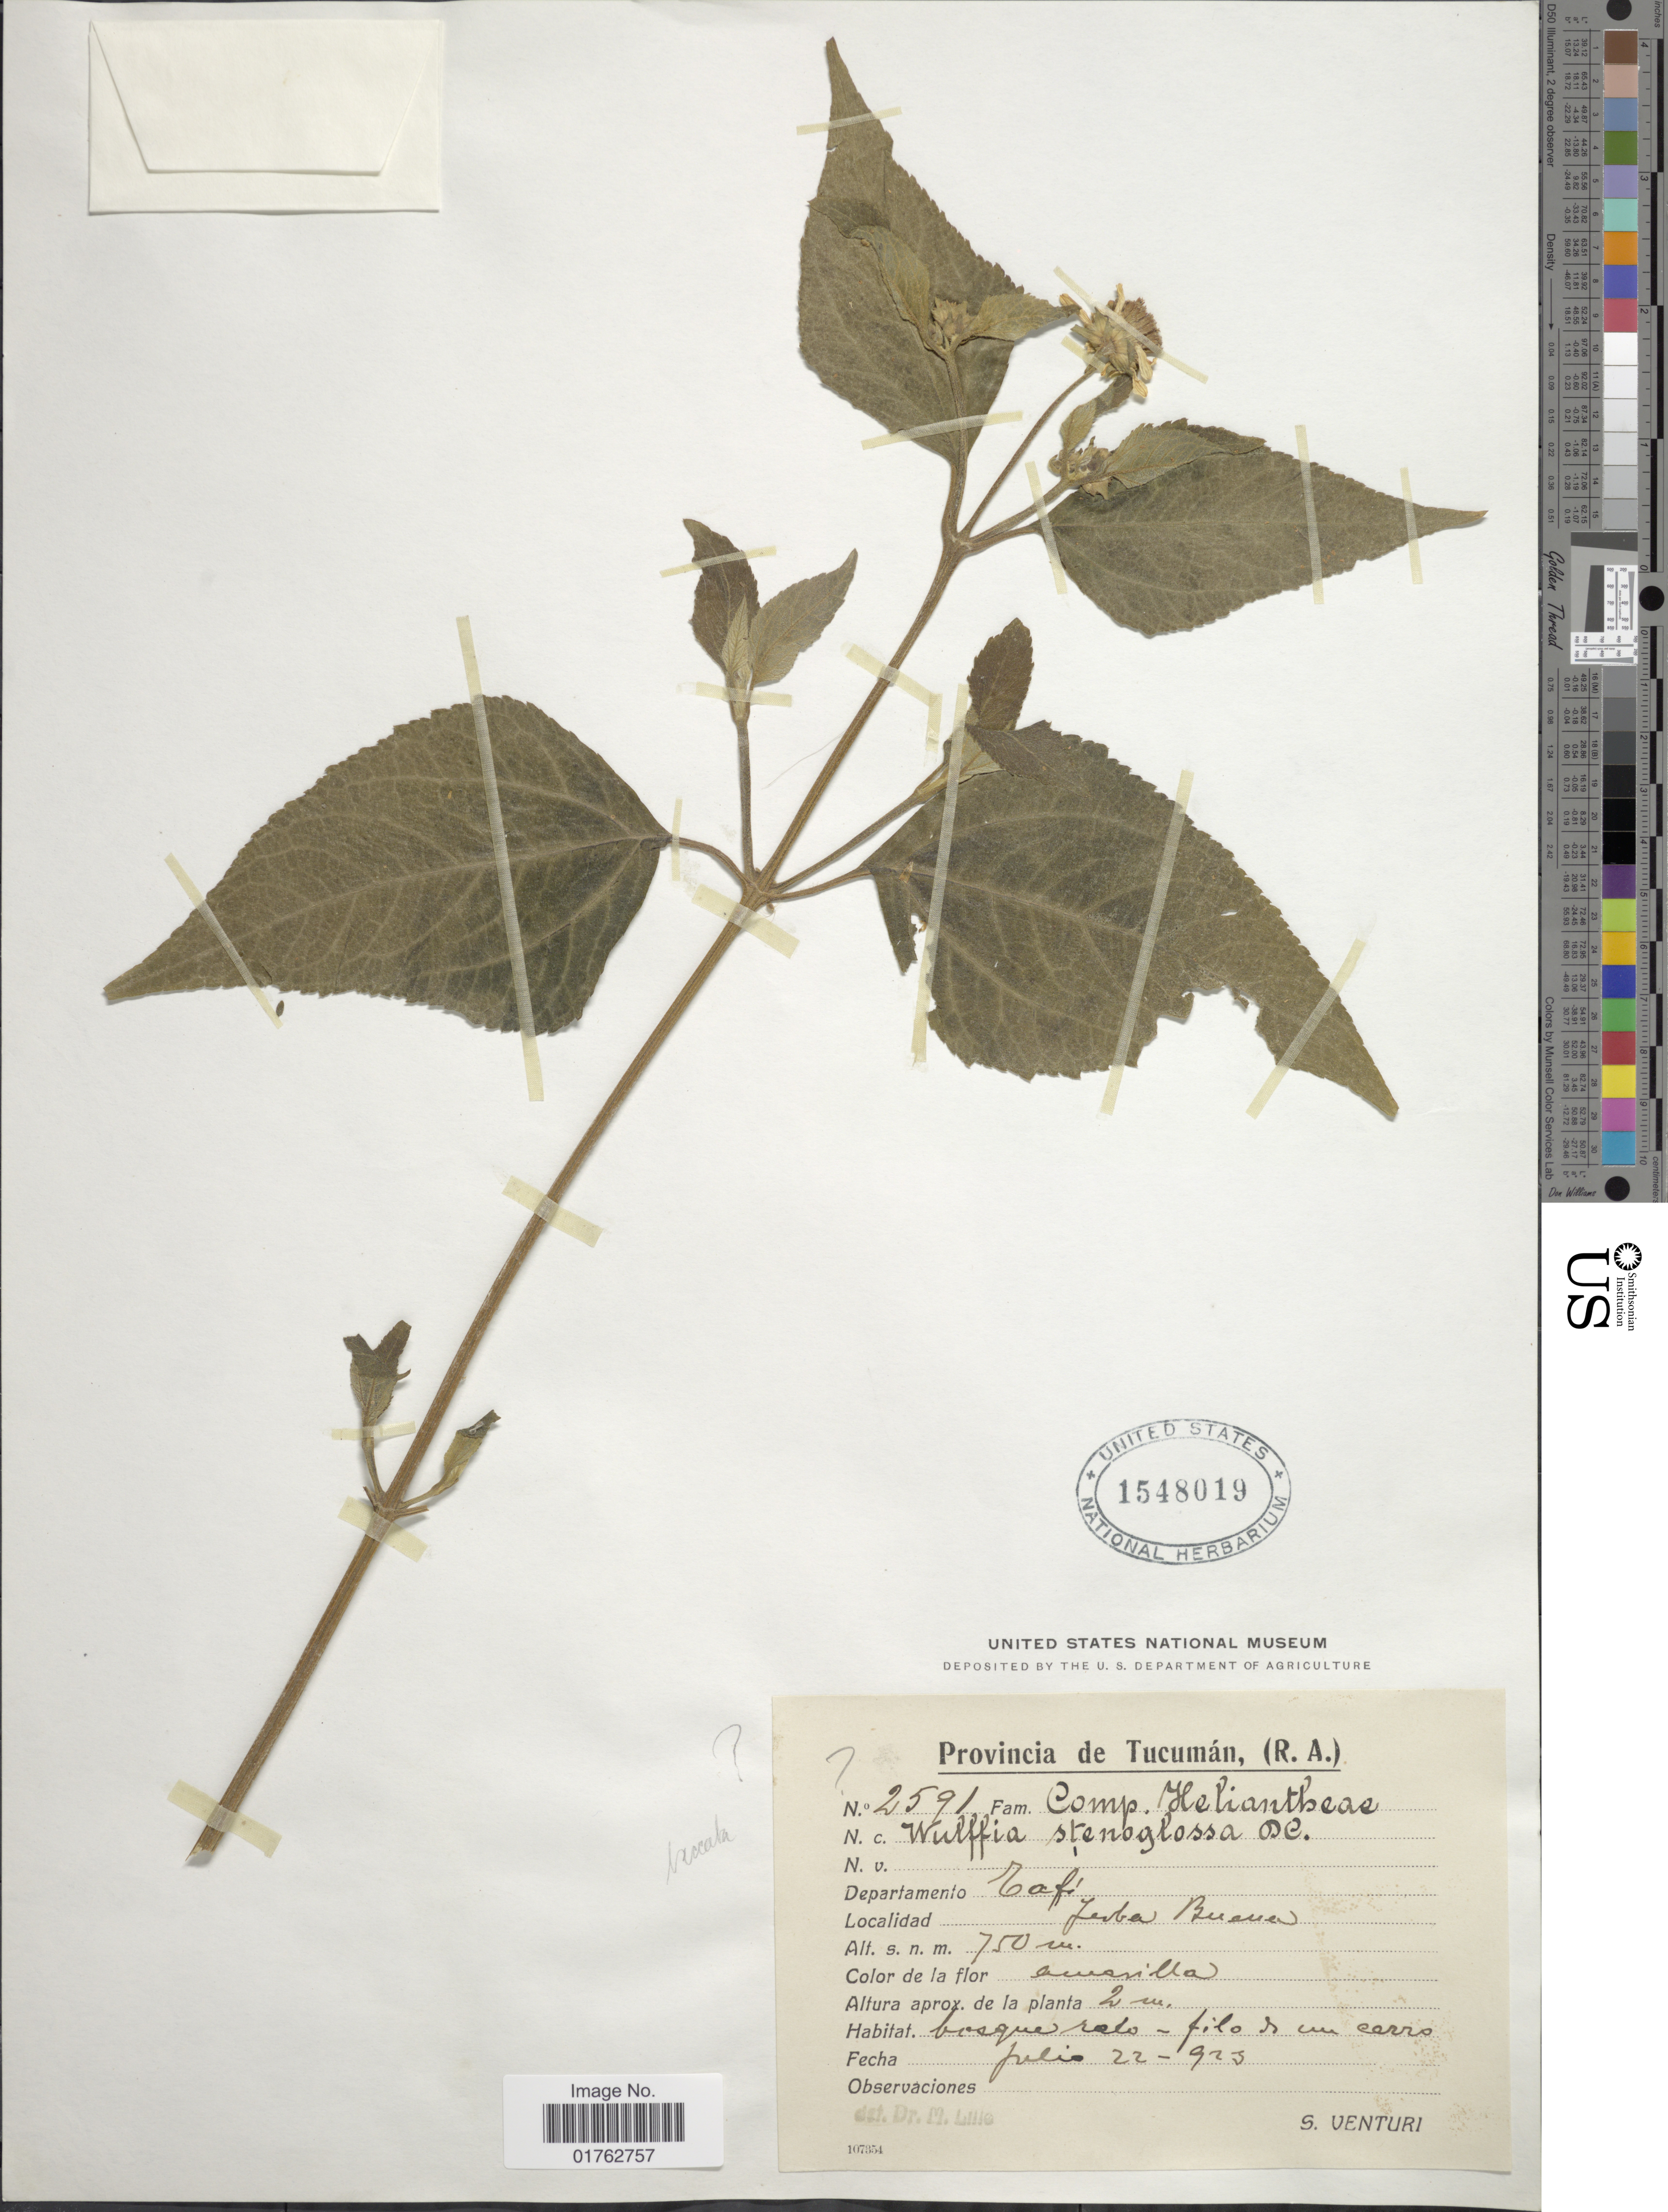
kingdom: Plantae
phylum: Tracheophyta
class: Magnoliopsida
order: Asterales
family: Asteraceae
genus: Wulffia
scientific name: Wulffia baccata var. baccata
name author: (L.) Kuntze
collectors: S. Venturi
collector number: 2591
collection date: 1923-07-22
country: Argentina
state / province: Tucuman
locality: Departamento Zafi, Yerba Buena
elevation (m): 750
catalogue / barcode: US 1548019